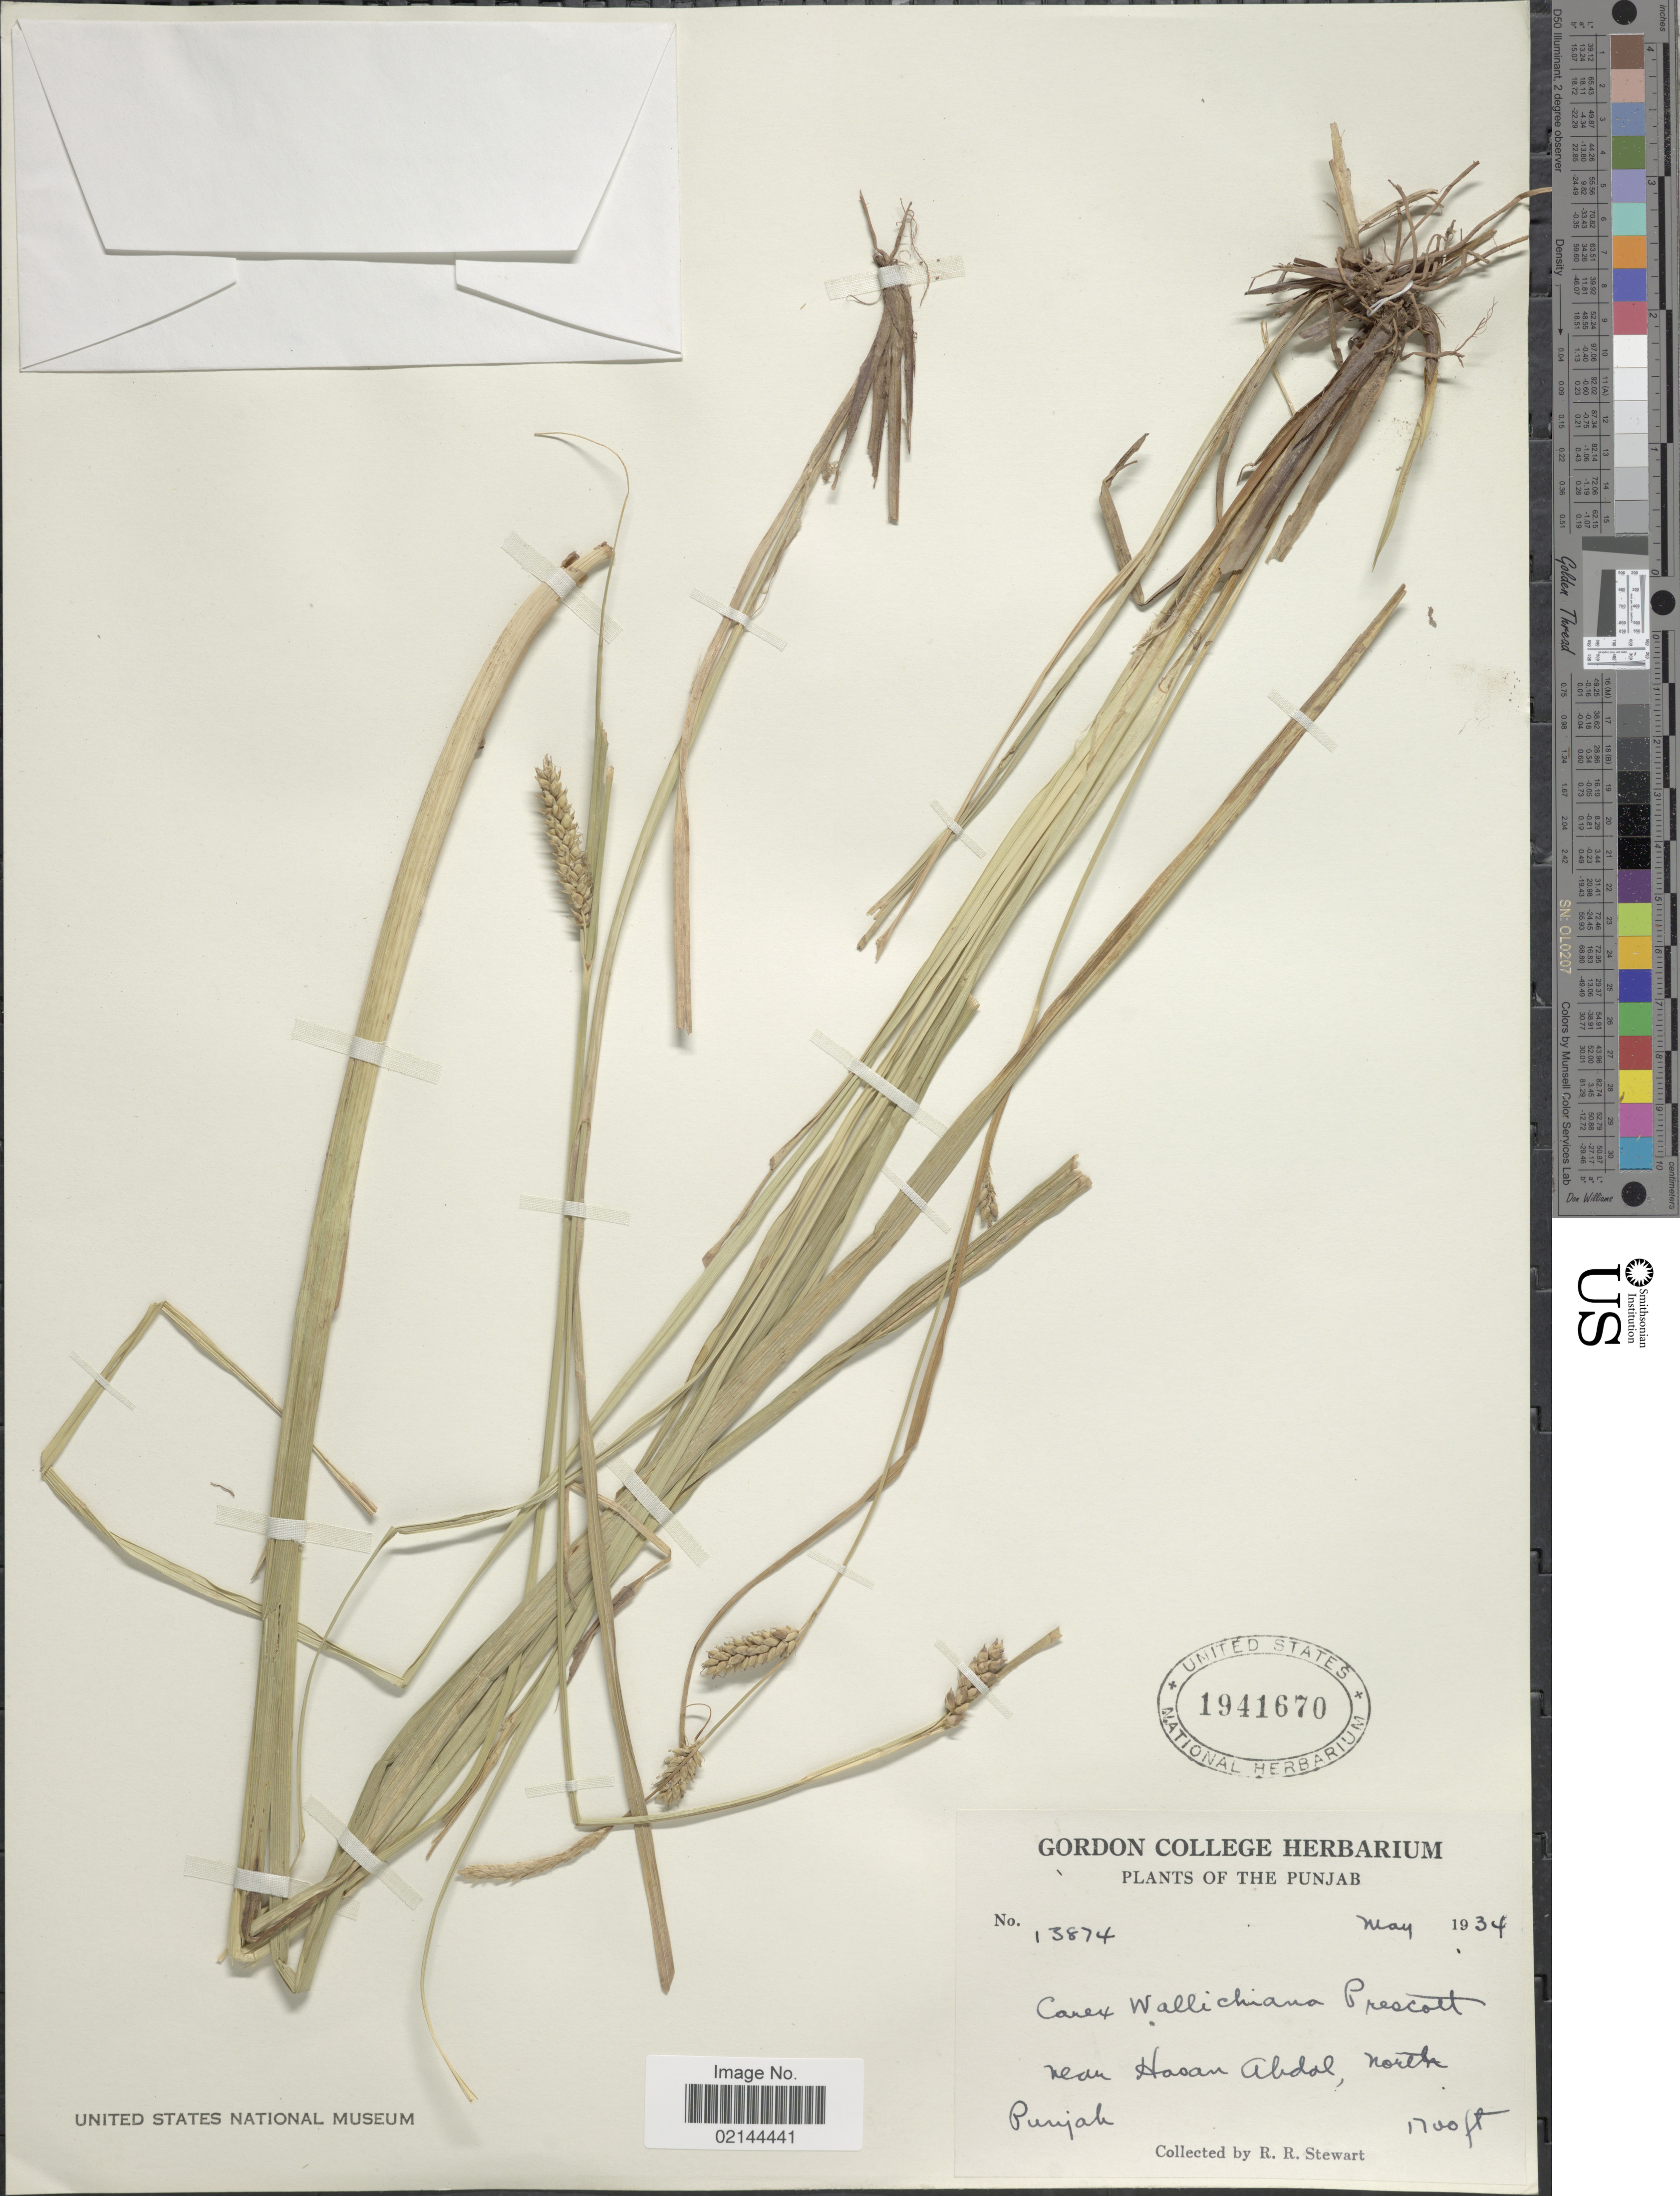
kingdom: Plantae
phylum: Tracheophyta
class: Liliopsida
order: Poales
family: Cyperaceae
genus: Carex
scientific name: Carex fedia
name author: Nees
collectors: R. R. Stewart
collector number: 13874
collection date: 1934-05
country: Pakistan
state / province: Punjab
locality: Near Hasan Abdal, North Punjab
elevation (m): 518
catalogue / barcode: US 1941670